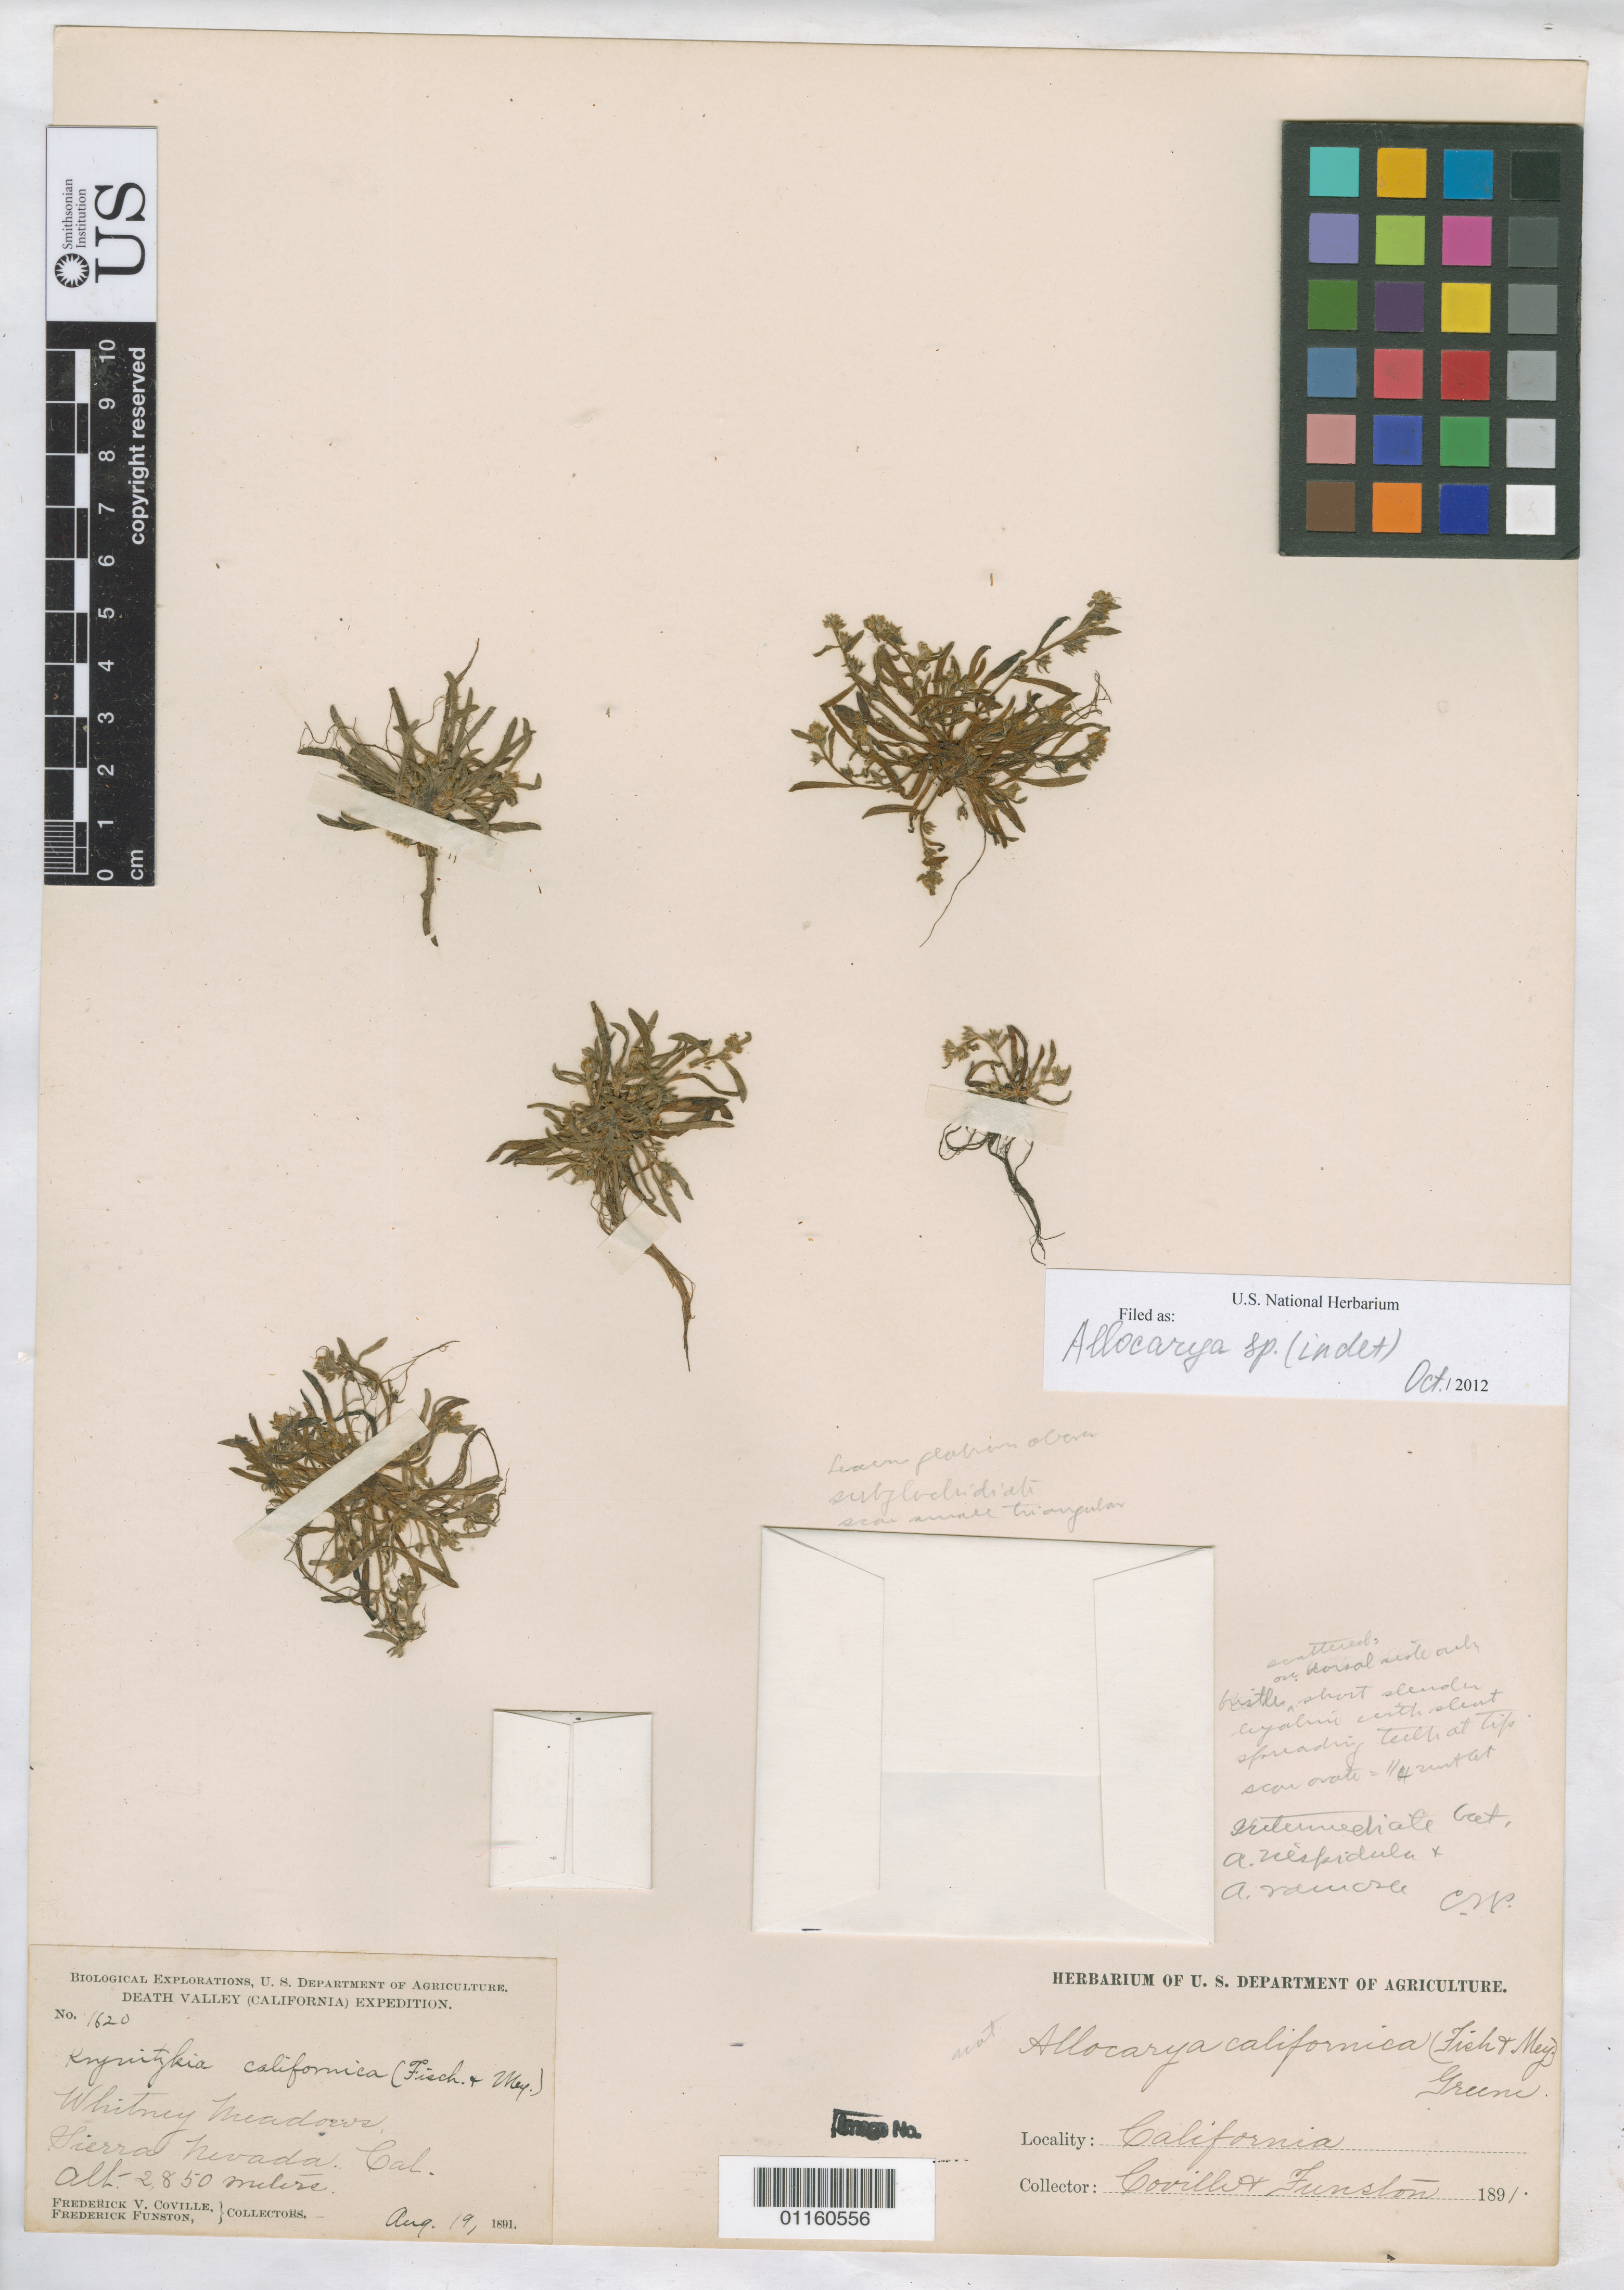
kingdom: Plantae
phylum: Tracheophyta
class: Magnoliopsida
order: Boraginales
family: Boraginaceae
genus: Allocarya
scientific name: Allocarya sp.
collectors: F. V. Coville & F. Funston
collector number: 1620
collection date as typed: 19 Aug 1891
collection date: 1891-08-19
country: United States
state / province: California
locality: Whitney Meadows, Sierra Nevada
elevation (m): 2850